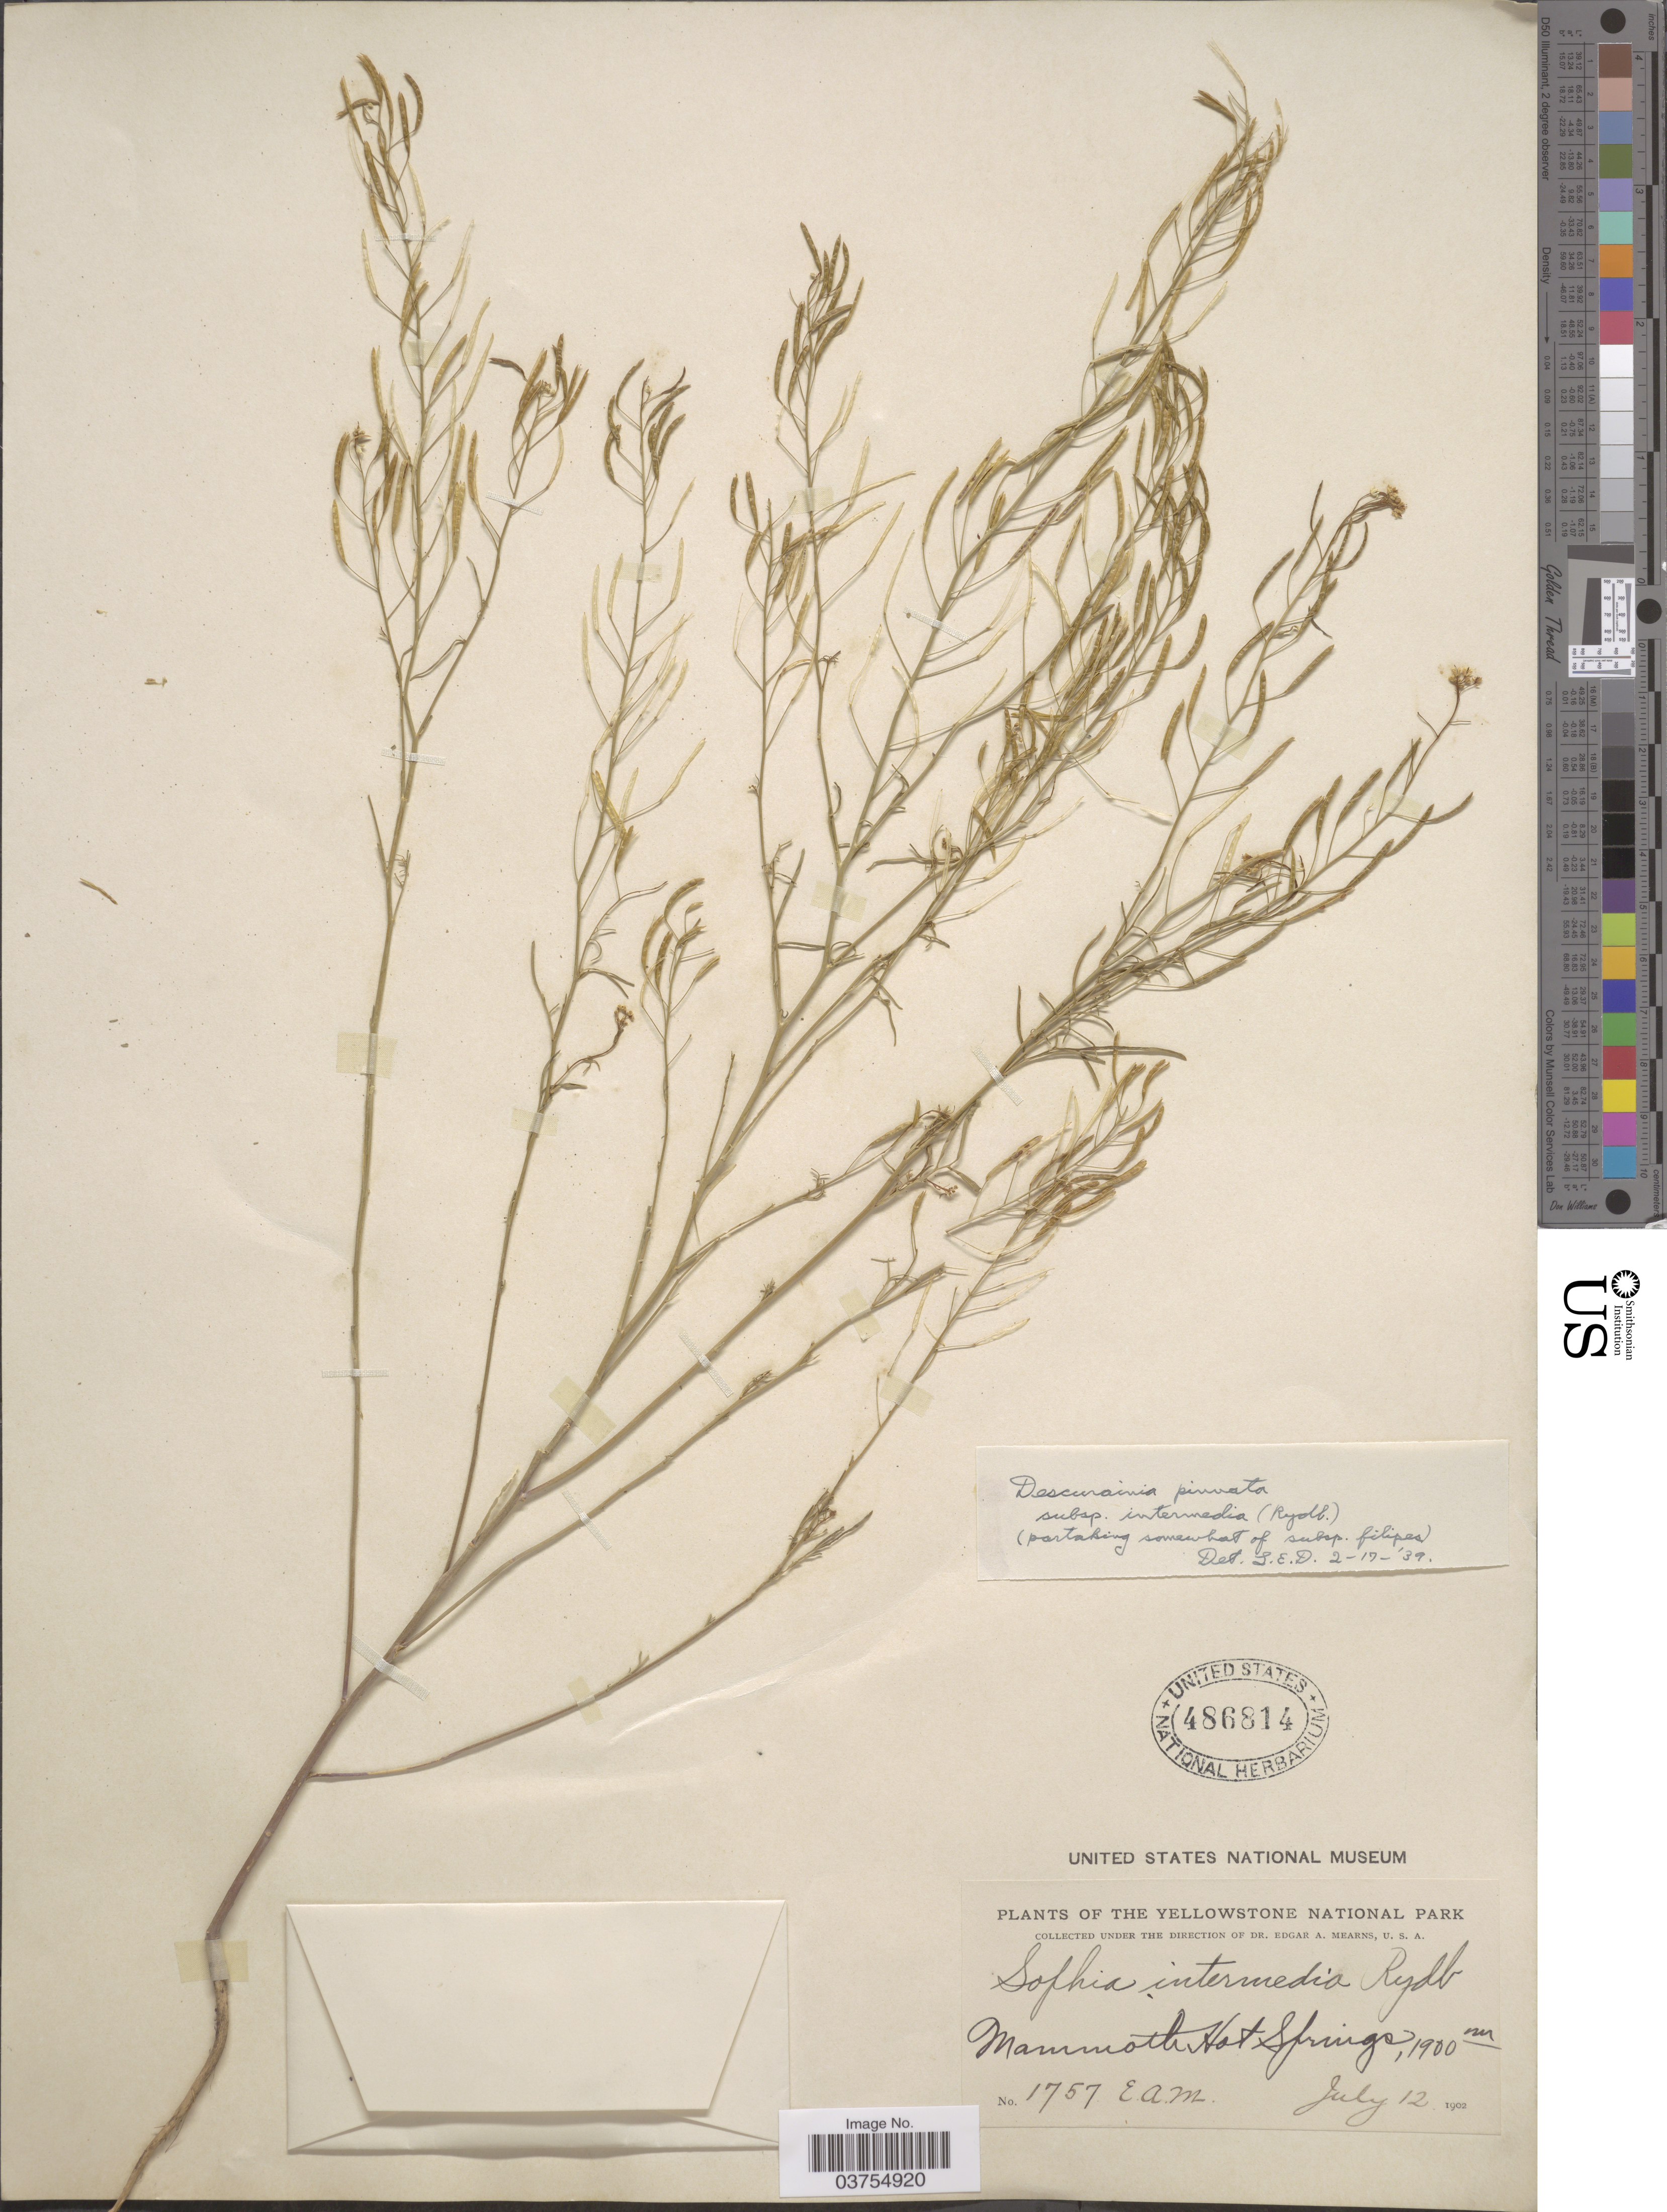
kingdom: Plantae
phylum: Tracheophyta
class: Magnoliopsida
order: Brassicales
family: Brassicaceae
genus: Descurainia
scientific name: Descurainia pinnata subsp. intermedia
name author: (Rydb.) Detling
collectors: E. A. Mearns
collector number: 1757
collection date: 1902-07-12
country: United States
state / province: Wyoming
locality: The Yellowstone National Park. Mammoth Hot Springs.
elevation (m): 1900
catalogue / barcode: US 486814